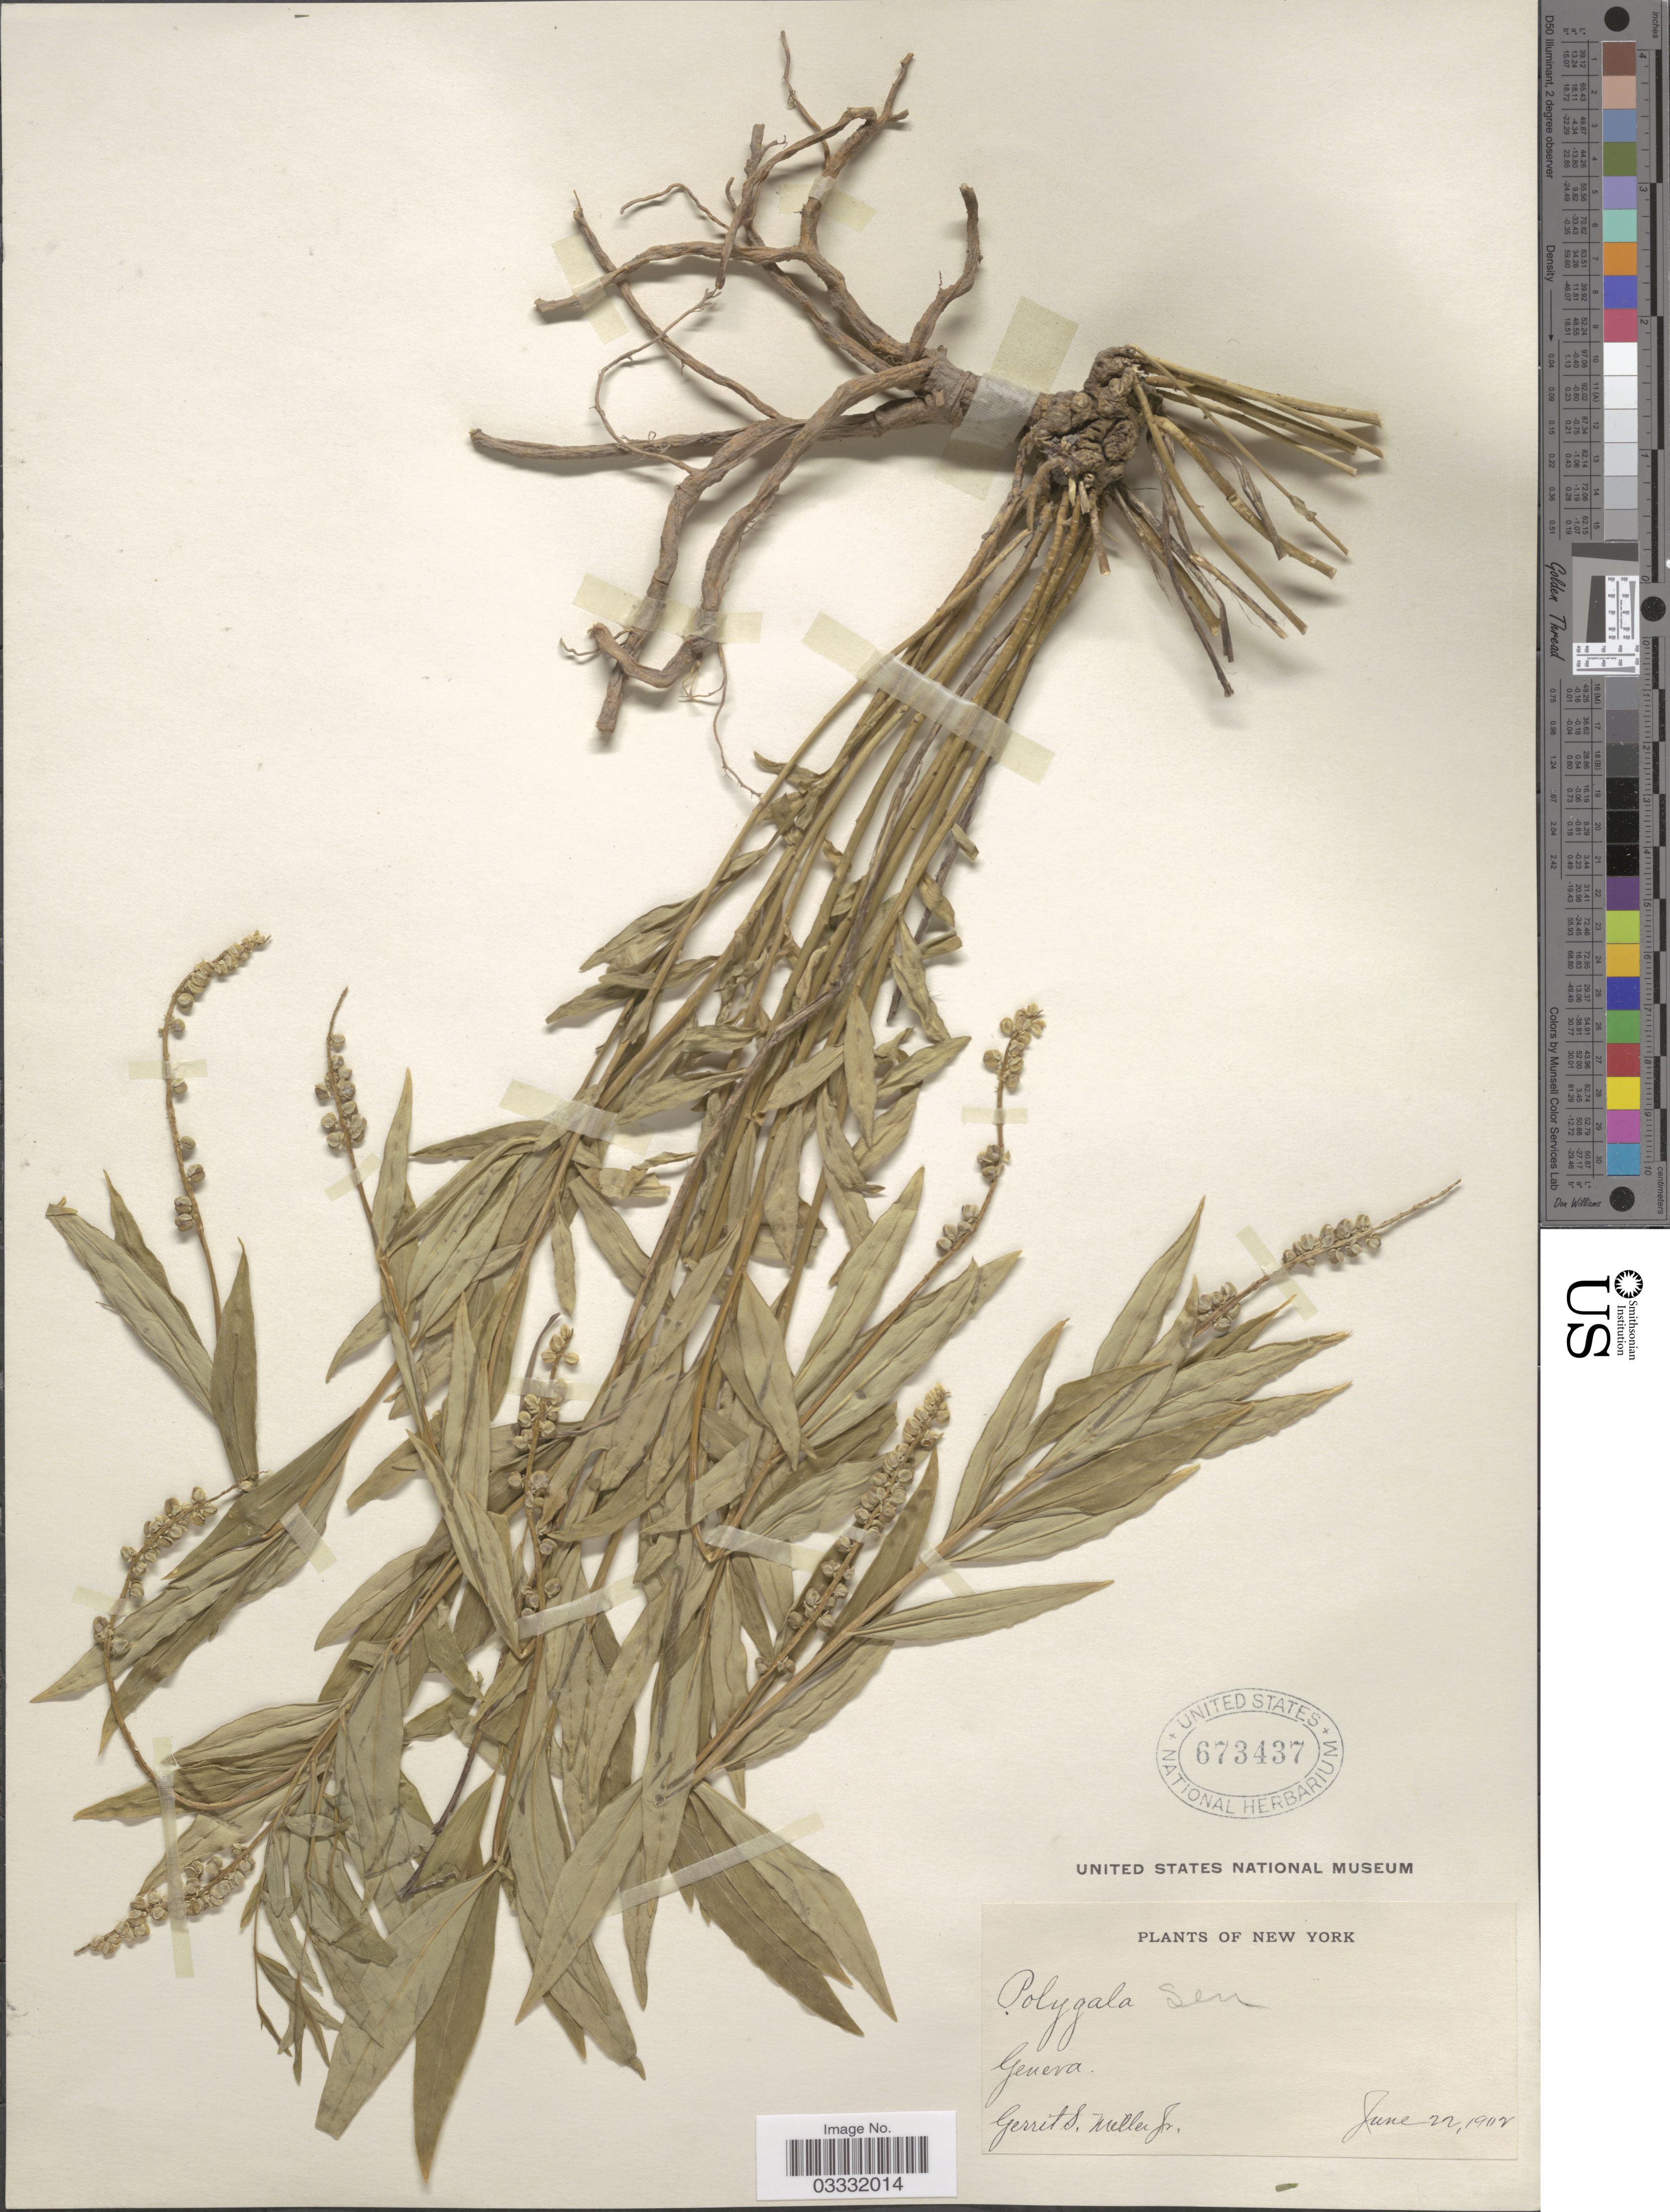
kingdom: Plantae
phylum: Tracheophyta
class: Magnoliopsida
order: Fabales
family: Polygalaceae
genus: Polygala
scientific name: Polygala senega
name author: L.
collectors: G. S. Miller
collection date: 1902-06-22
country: United States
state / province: New York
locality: Geneva.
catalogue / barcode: US 673437